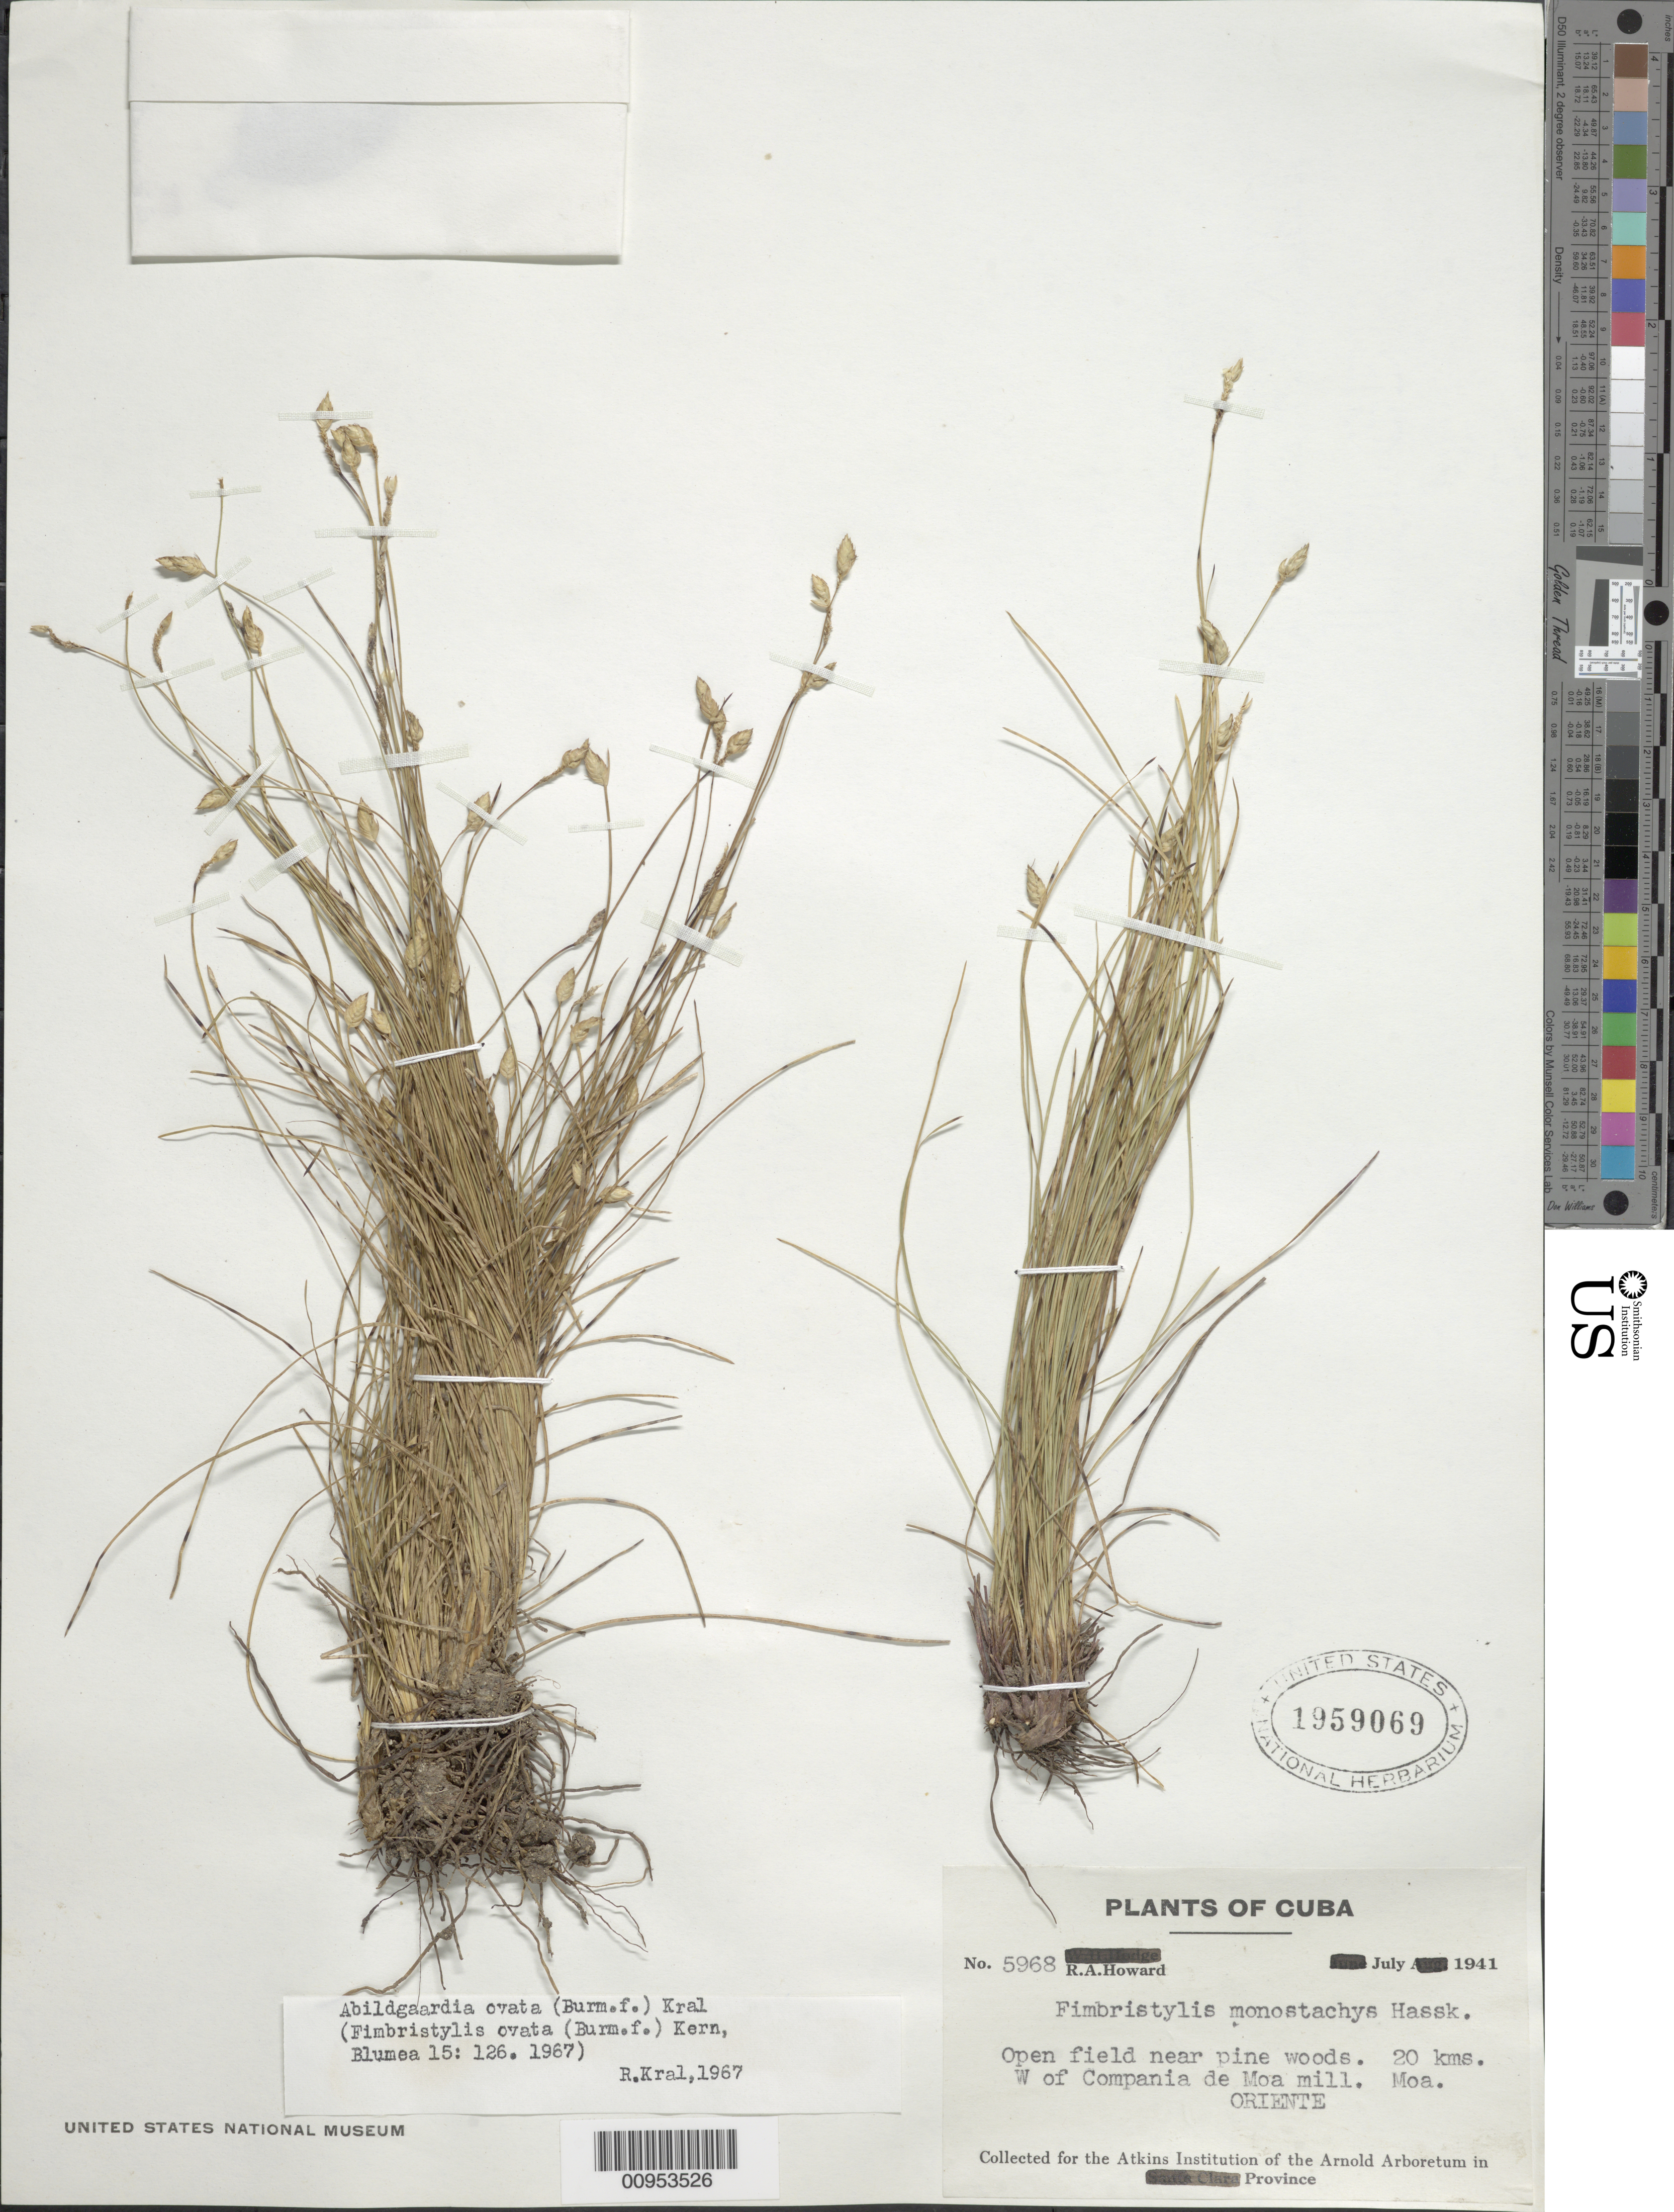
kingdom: Plantae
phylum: Tracheophyta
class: Liliopsida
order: Poales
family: Cyperaceae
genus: Abildgaardia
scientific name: Abildgaardia ovata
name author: (Burm. f.) Kral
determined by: Kral, Robert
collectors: R. A. Howard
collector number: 5968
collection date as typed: Jul 1941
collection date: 1941-07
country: Cuba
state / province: Holguín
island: Cuba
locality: field near pine woods, 20 kms W of Compania de Moa mill, Moa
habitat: Open field near pine woods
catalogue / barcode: US 1959069